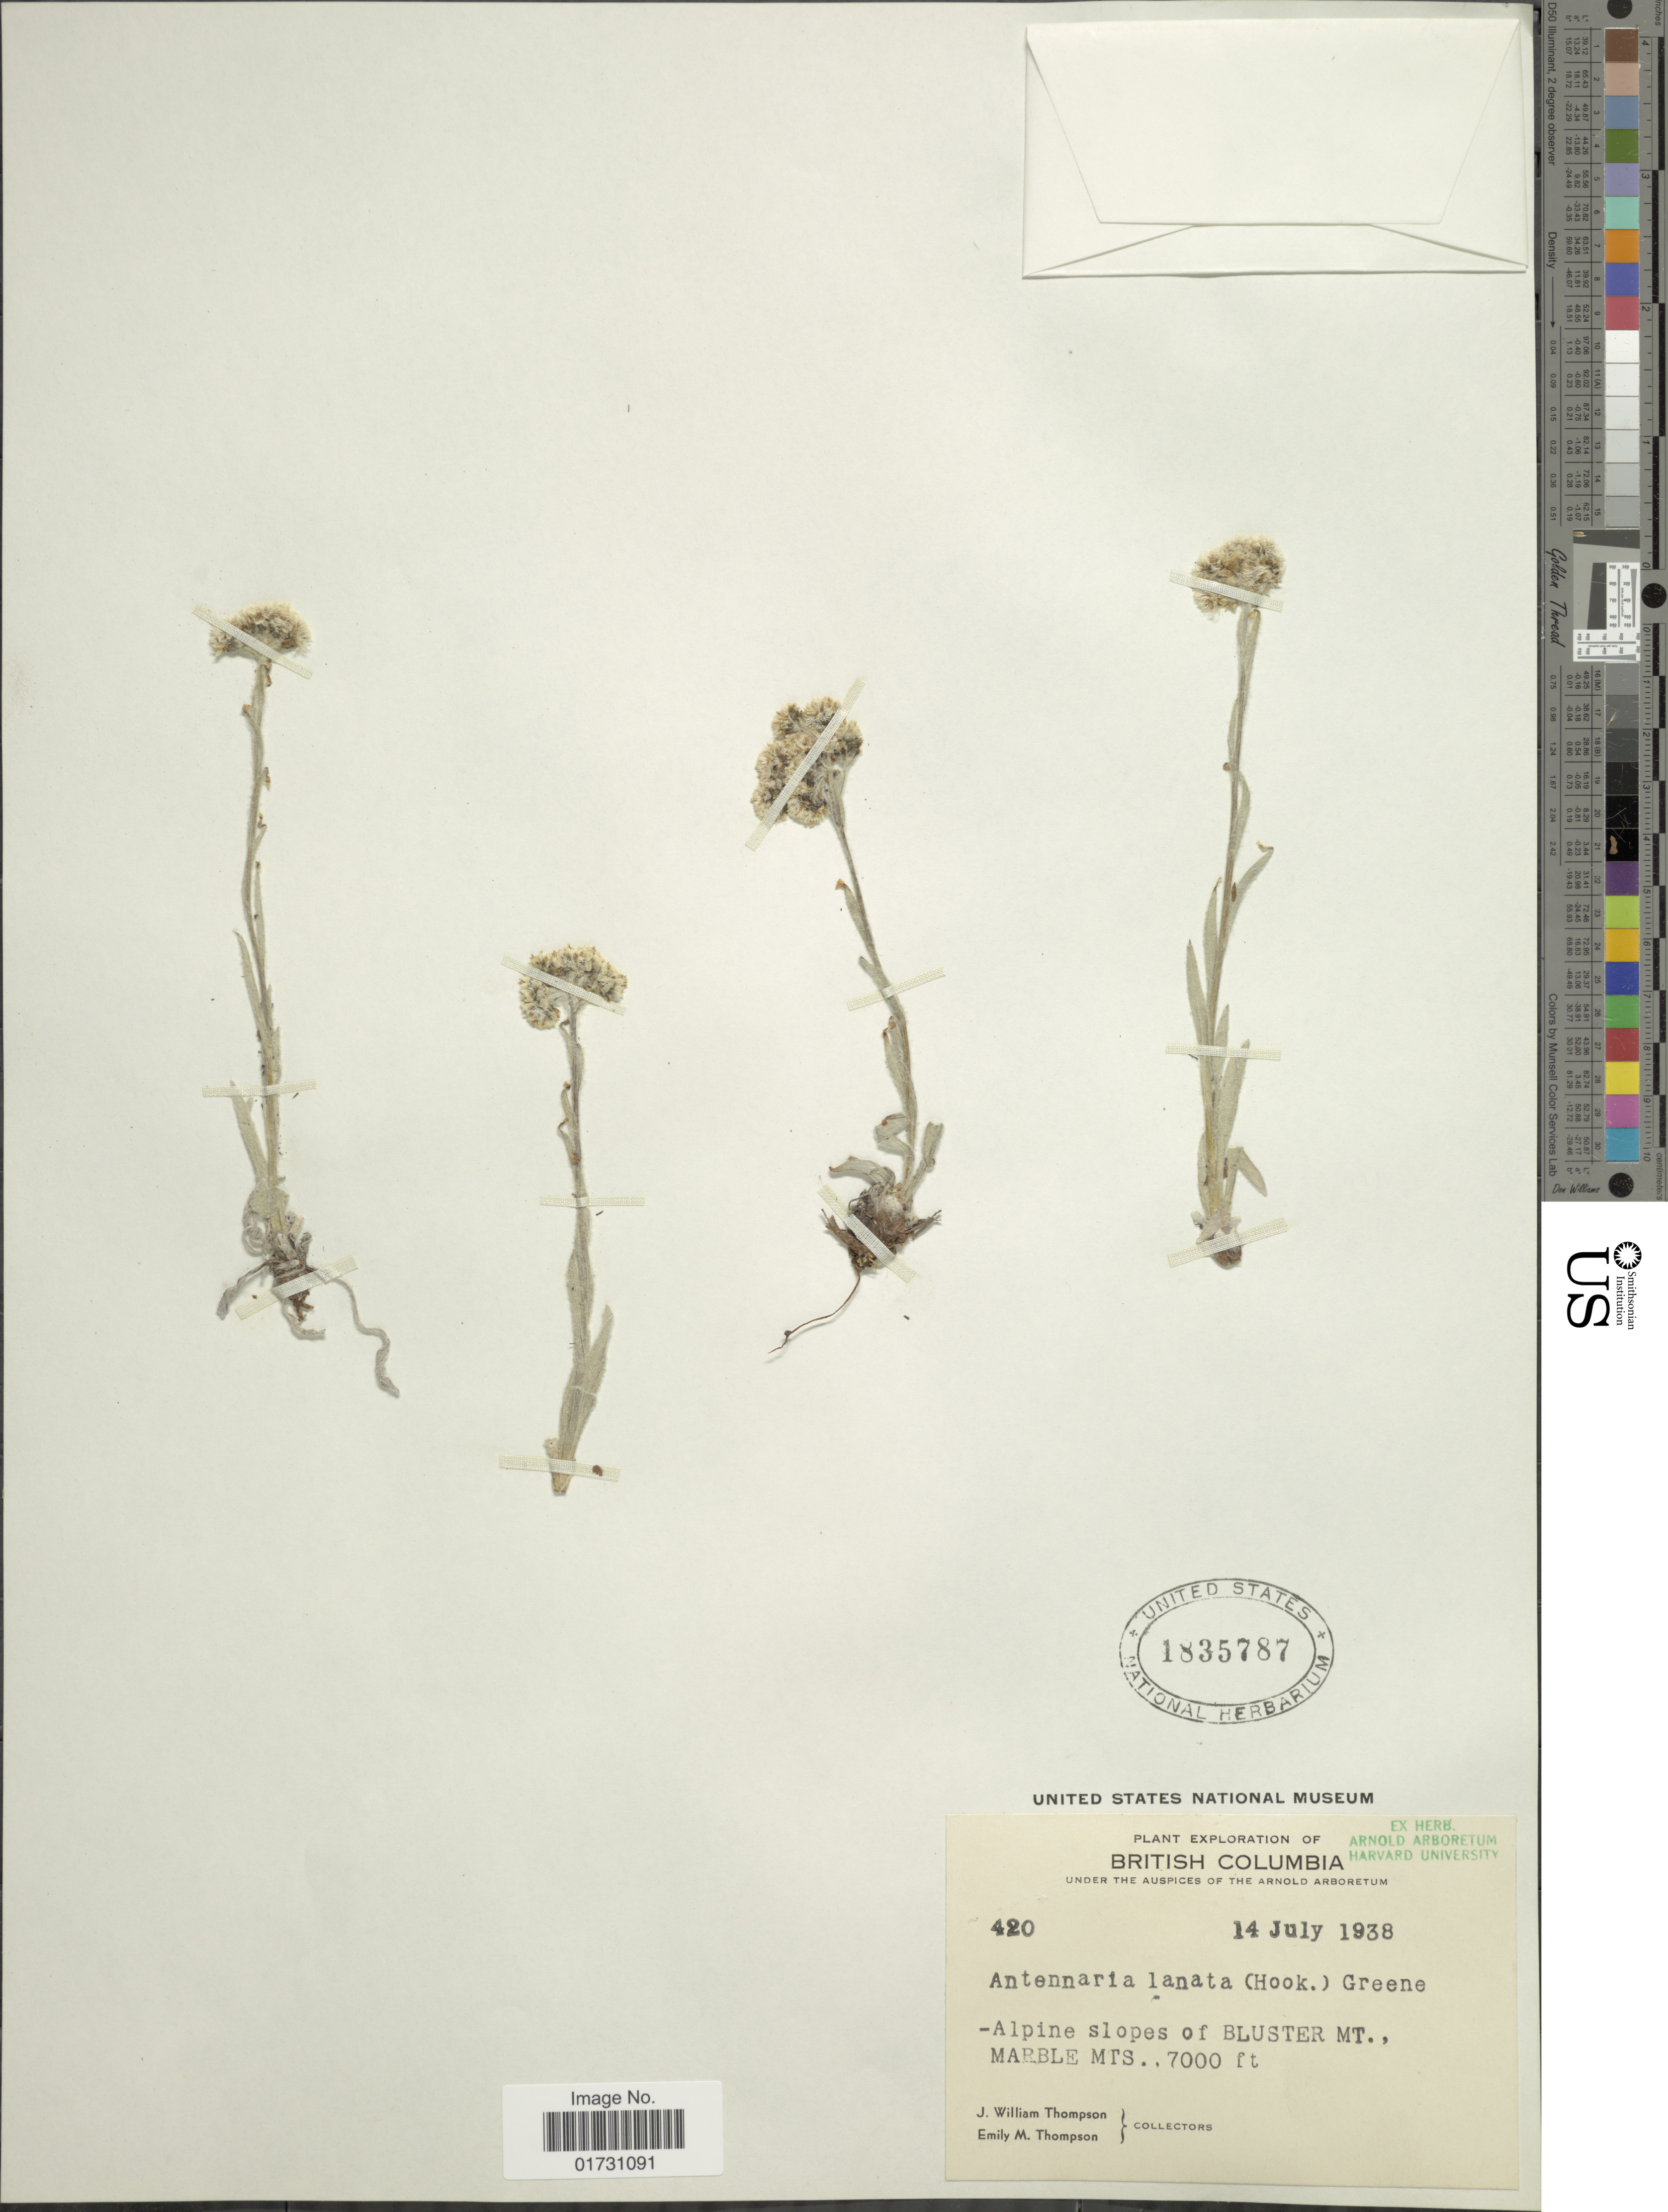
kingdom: Plantae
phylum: Tracheophyta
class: Magnoliopsida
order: Asterales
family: Asteraceae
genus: Antennaria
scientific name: Antennaria lanata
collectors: J. W. Thompson & E. M. Thompson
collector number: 420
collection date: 1938-07-14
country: Canada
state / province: British Columbia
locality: Alpine slopes of Bluster Mt., Marble Mts.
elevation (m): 2134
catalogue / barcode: US 1835787